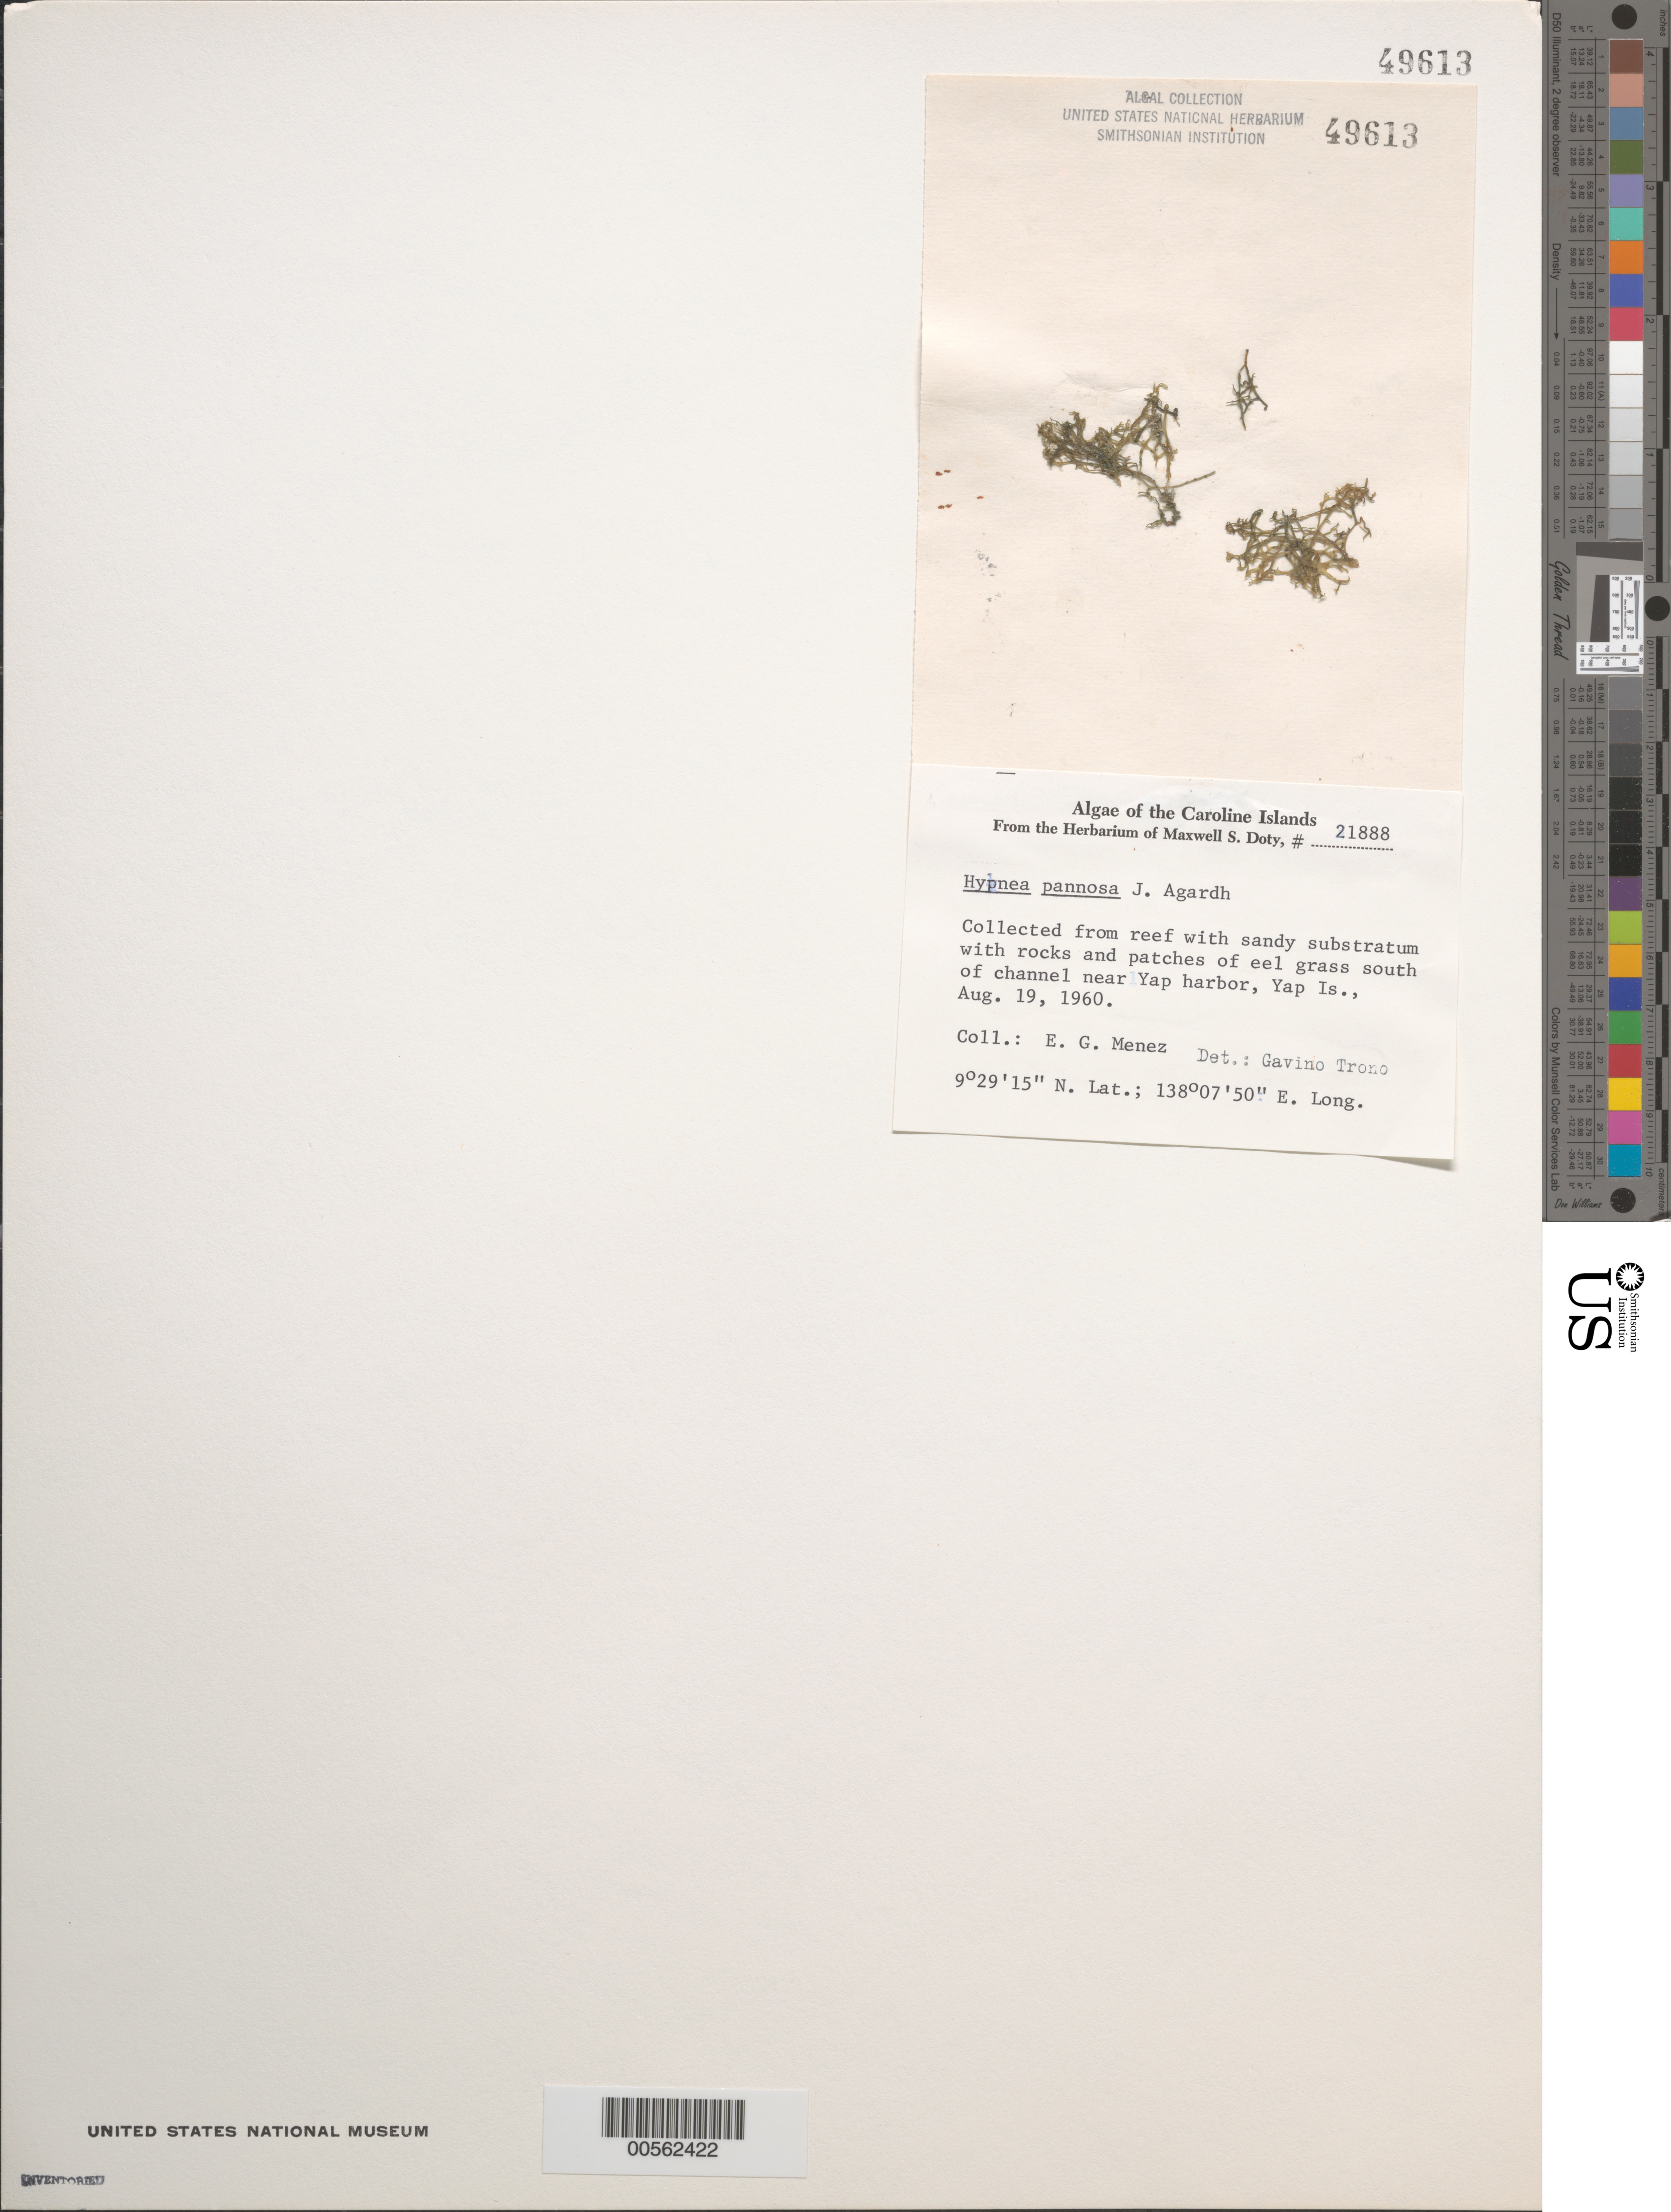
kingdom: Plantae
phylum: Rhodophyta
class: Florideophyceae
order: Gigartinales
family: Cystocloniaceae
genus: Hypnea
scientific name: Hypnea pannosa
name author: J. Agardh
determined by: Trono, Gavino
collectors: Meñez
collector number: MSD 21888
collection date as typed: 19 Aug 1960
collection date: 1960-08-19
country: Micronesia, Federated States of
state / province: Yap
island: Yap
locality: Near Yap Harbor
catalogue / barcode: US 49613